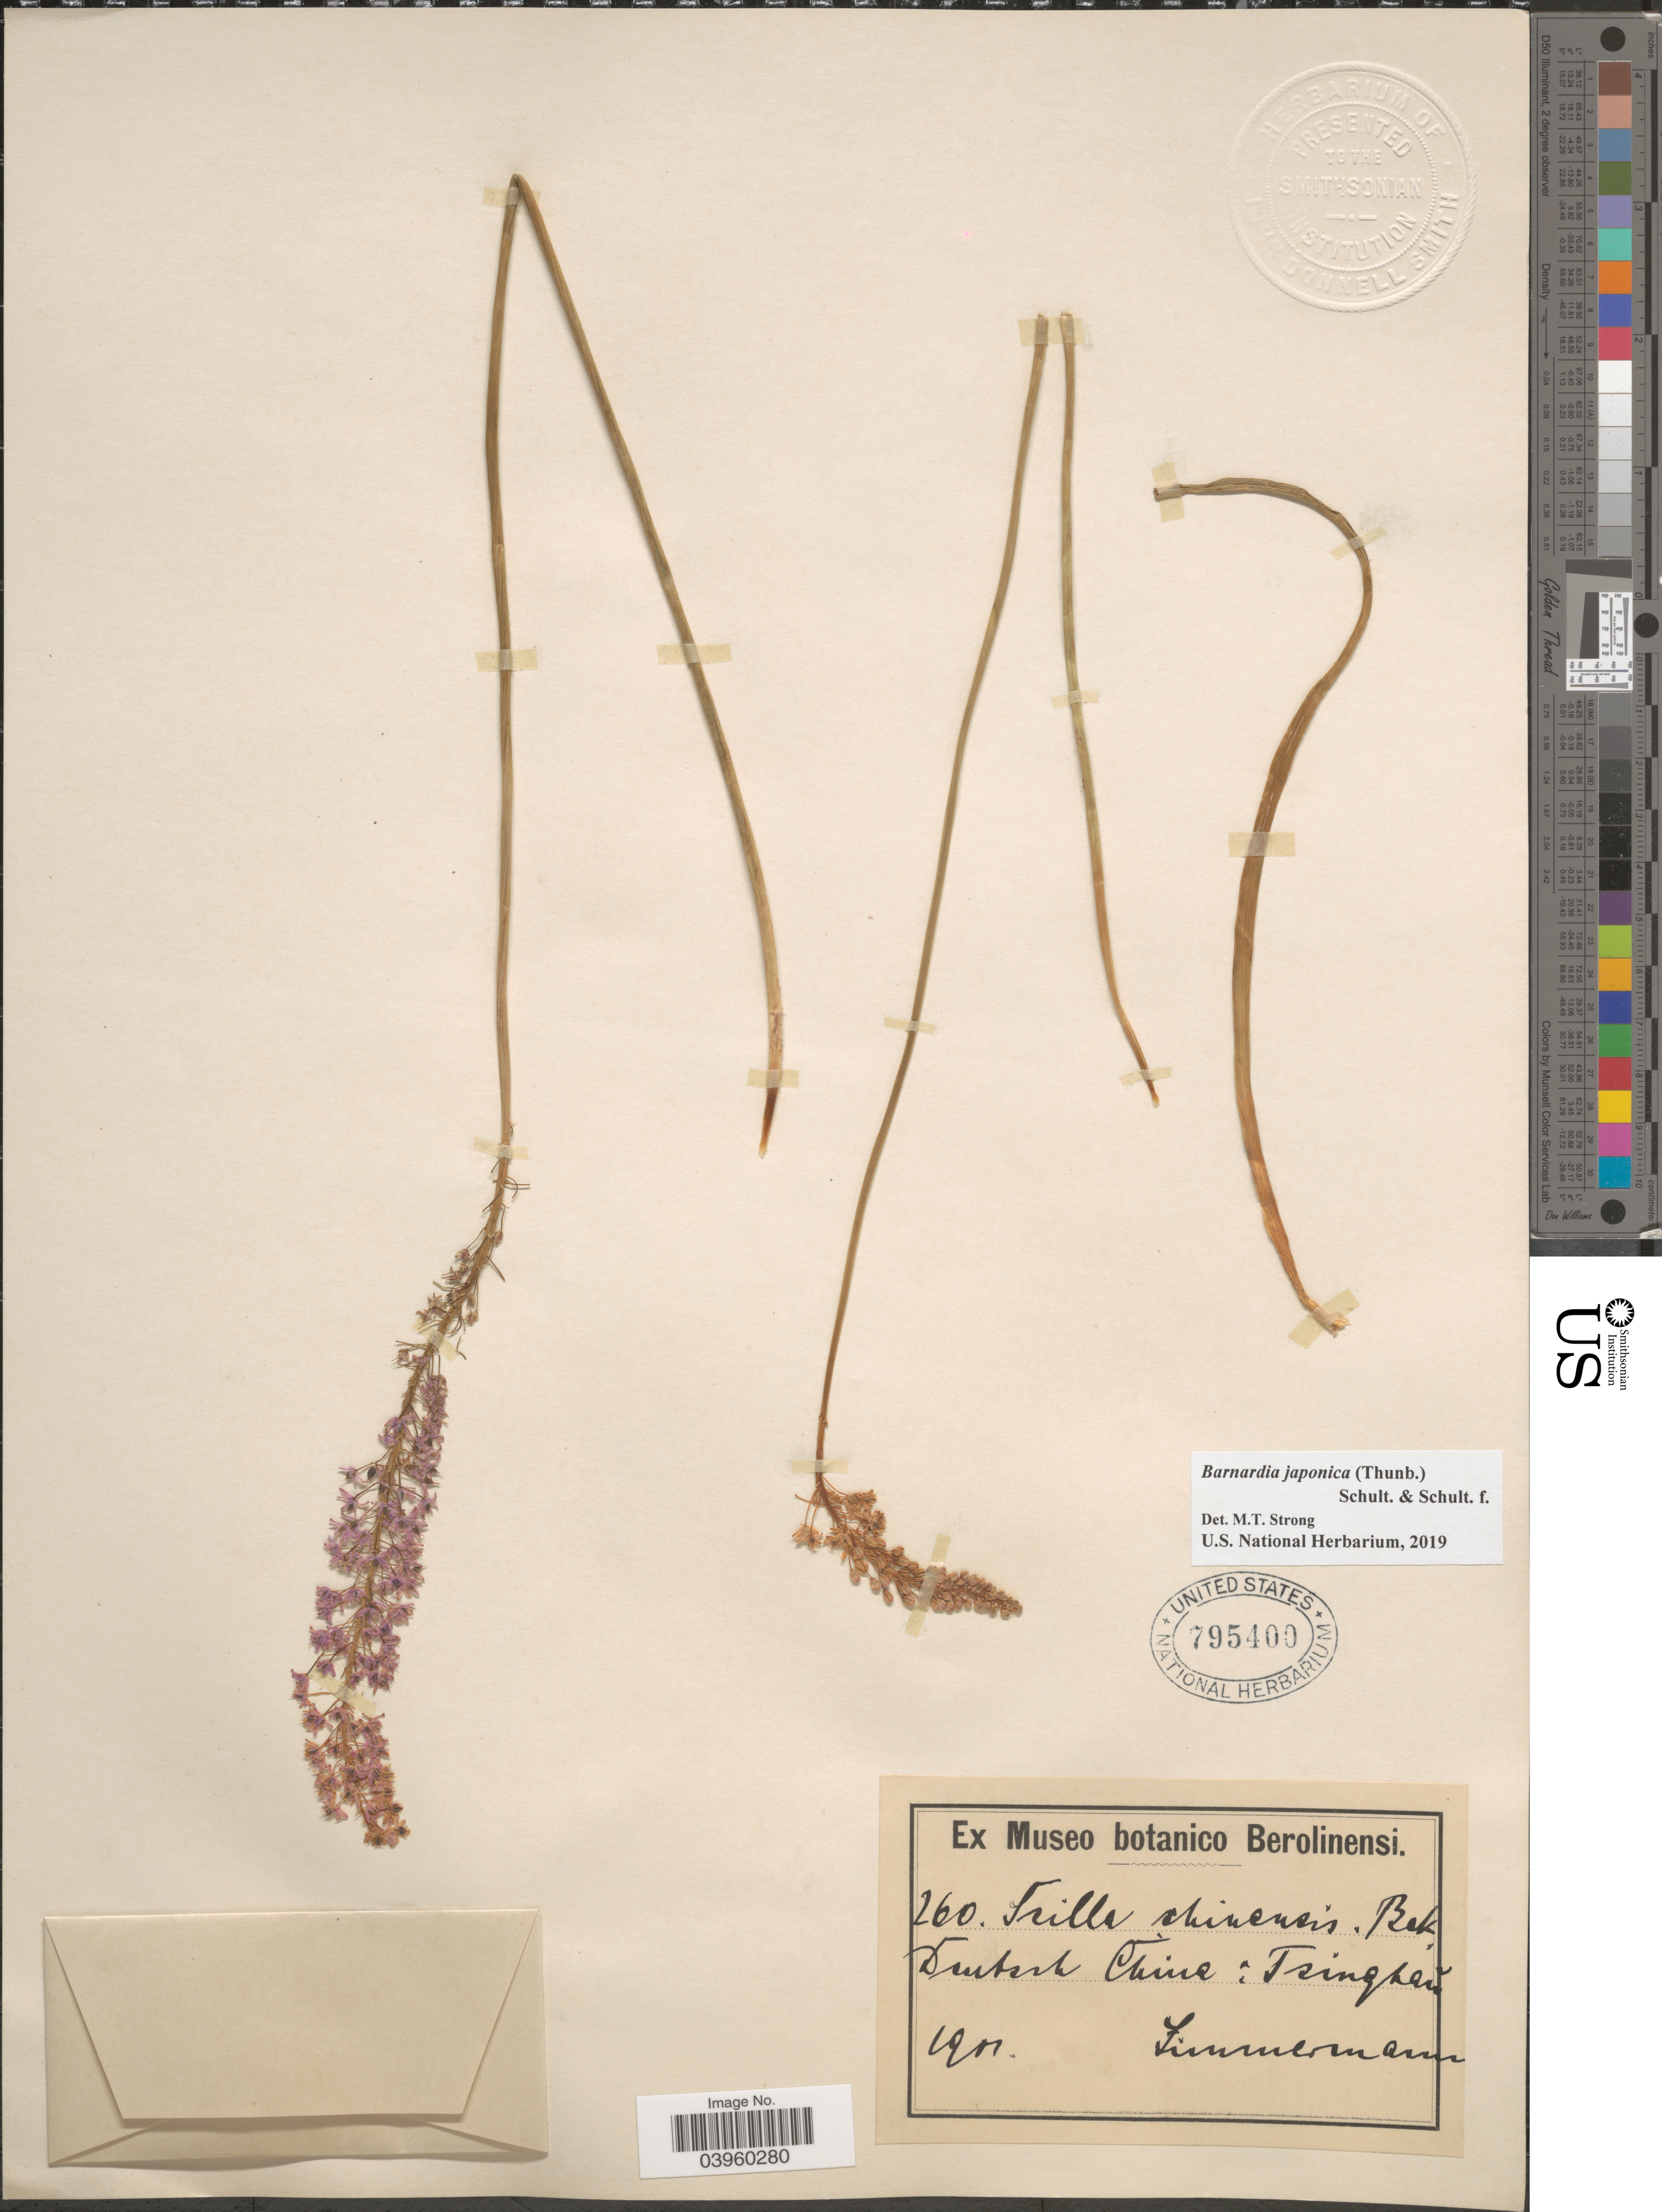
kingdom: Plantae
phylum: Tracheophyta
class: Liliopsida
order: Asparagales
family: Asparagaceae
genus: Barnardia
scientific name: Barnardia japonica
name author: (Thunb.) Schult. & Schult. f.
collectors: -. Zimmermann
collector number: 260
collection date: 1901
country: China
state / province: Shandong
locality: Deutsch China: Tsingtau.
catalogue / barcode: US 795400